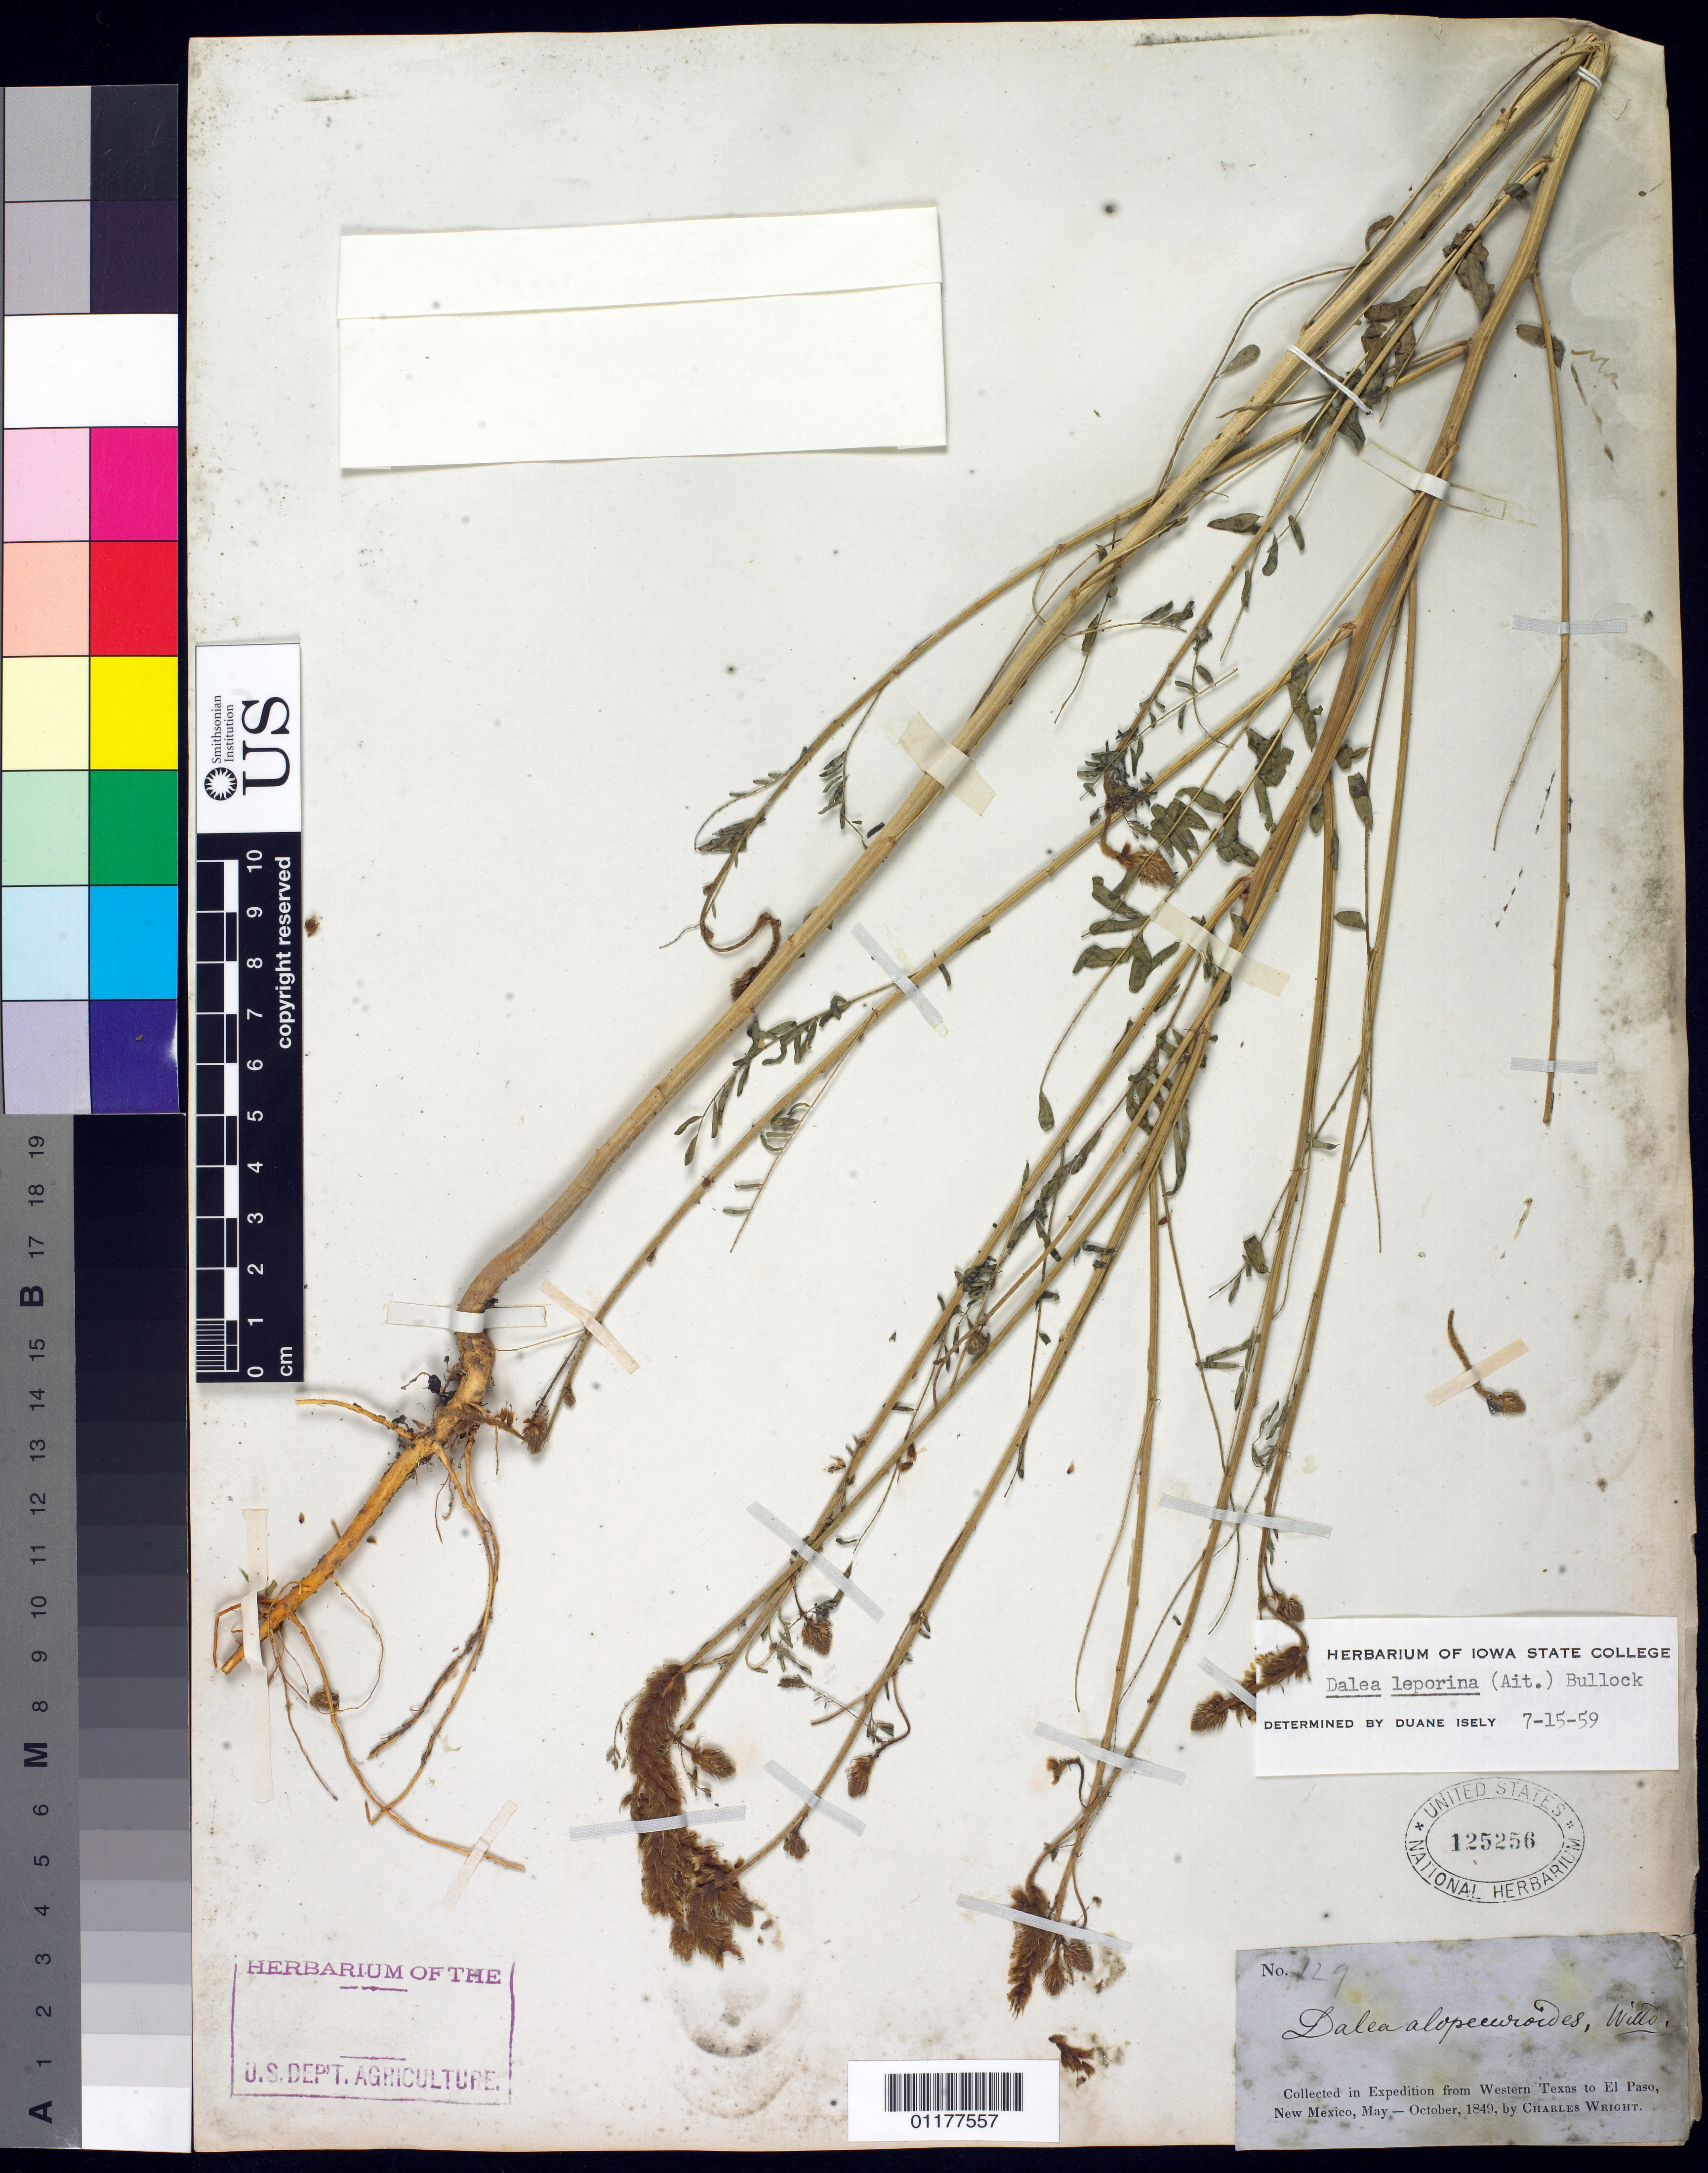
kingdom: Plantae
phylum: Tracheophyta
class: Magnoliopsida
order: Fabales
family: Fabaceae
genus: Dalea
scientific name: Dalea leporina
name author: (Aiton) Bullock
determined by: Isely, D.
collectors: C. Wright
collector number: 129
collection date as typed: May 1849 to -- Oct 1849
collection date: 1849-05/1849-10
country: United States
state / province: New Mexico / Texas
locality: W Texas to El Paso, New Mexico.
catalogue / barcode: US 125256